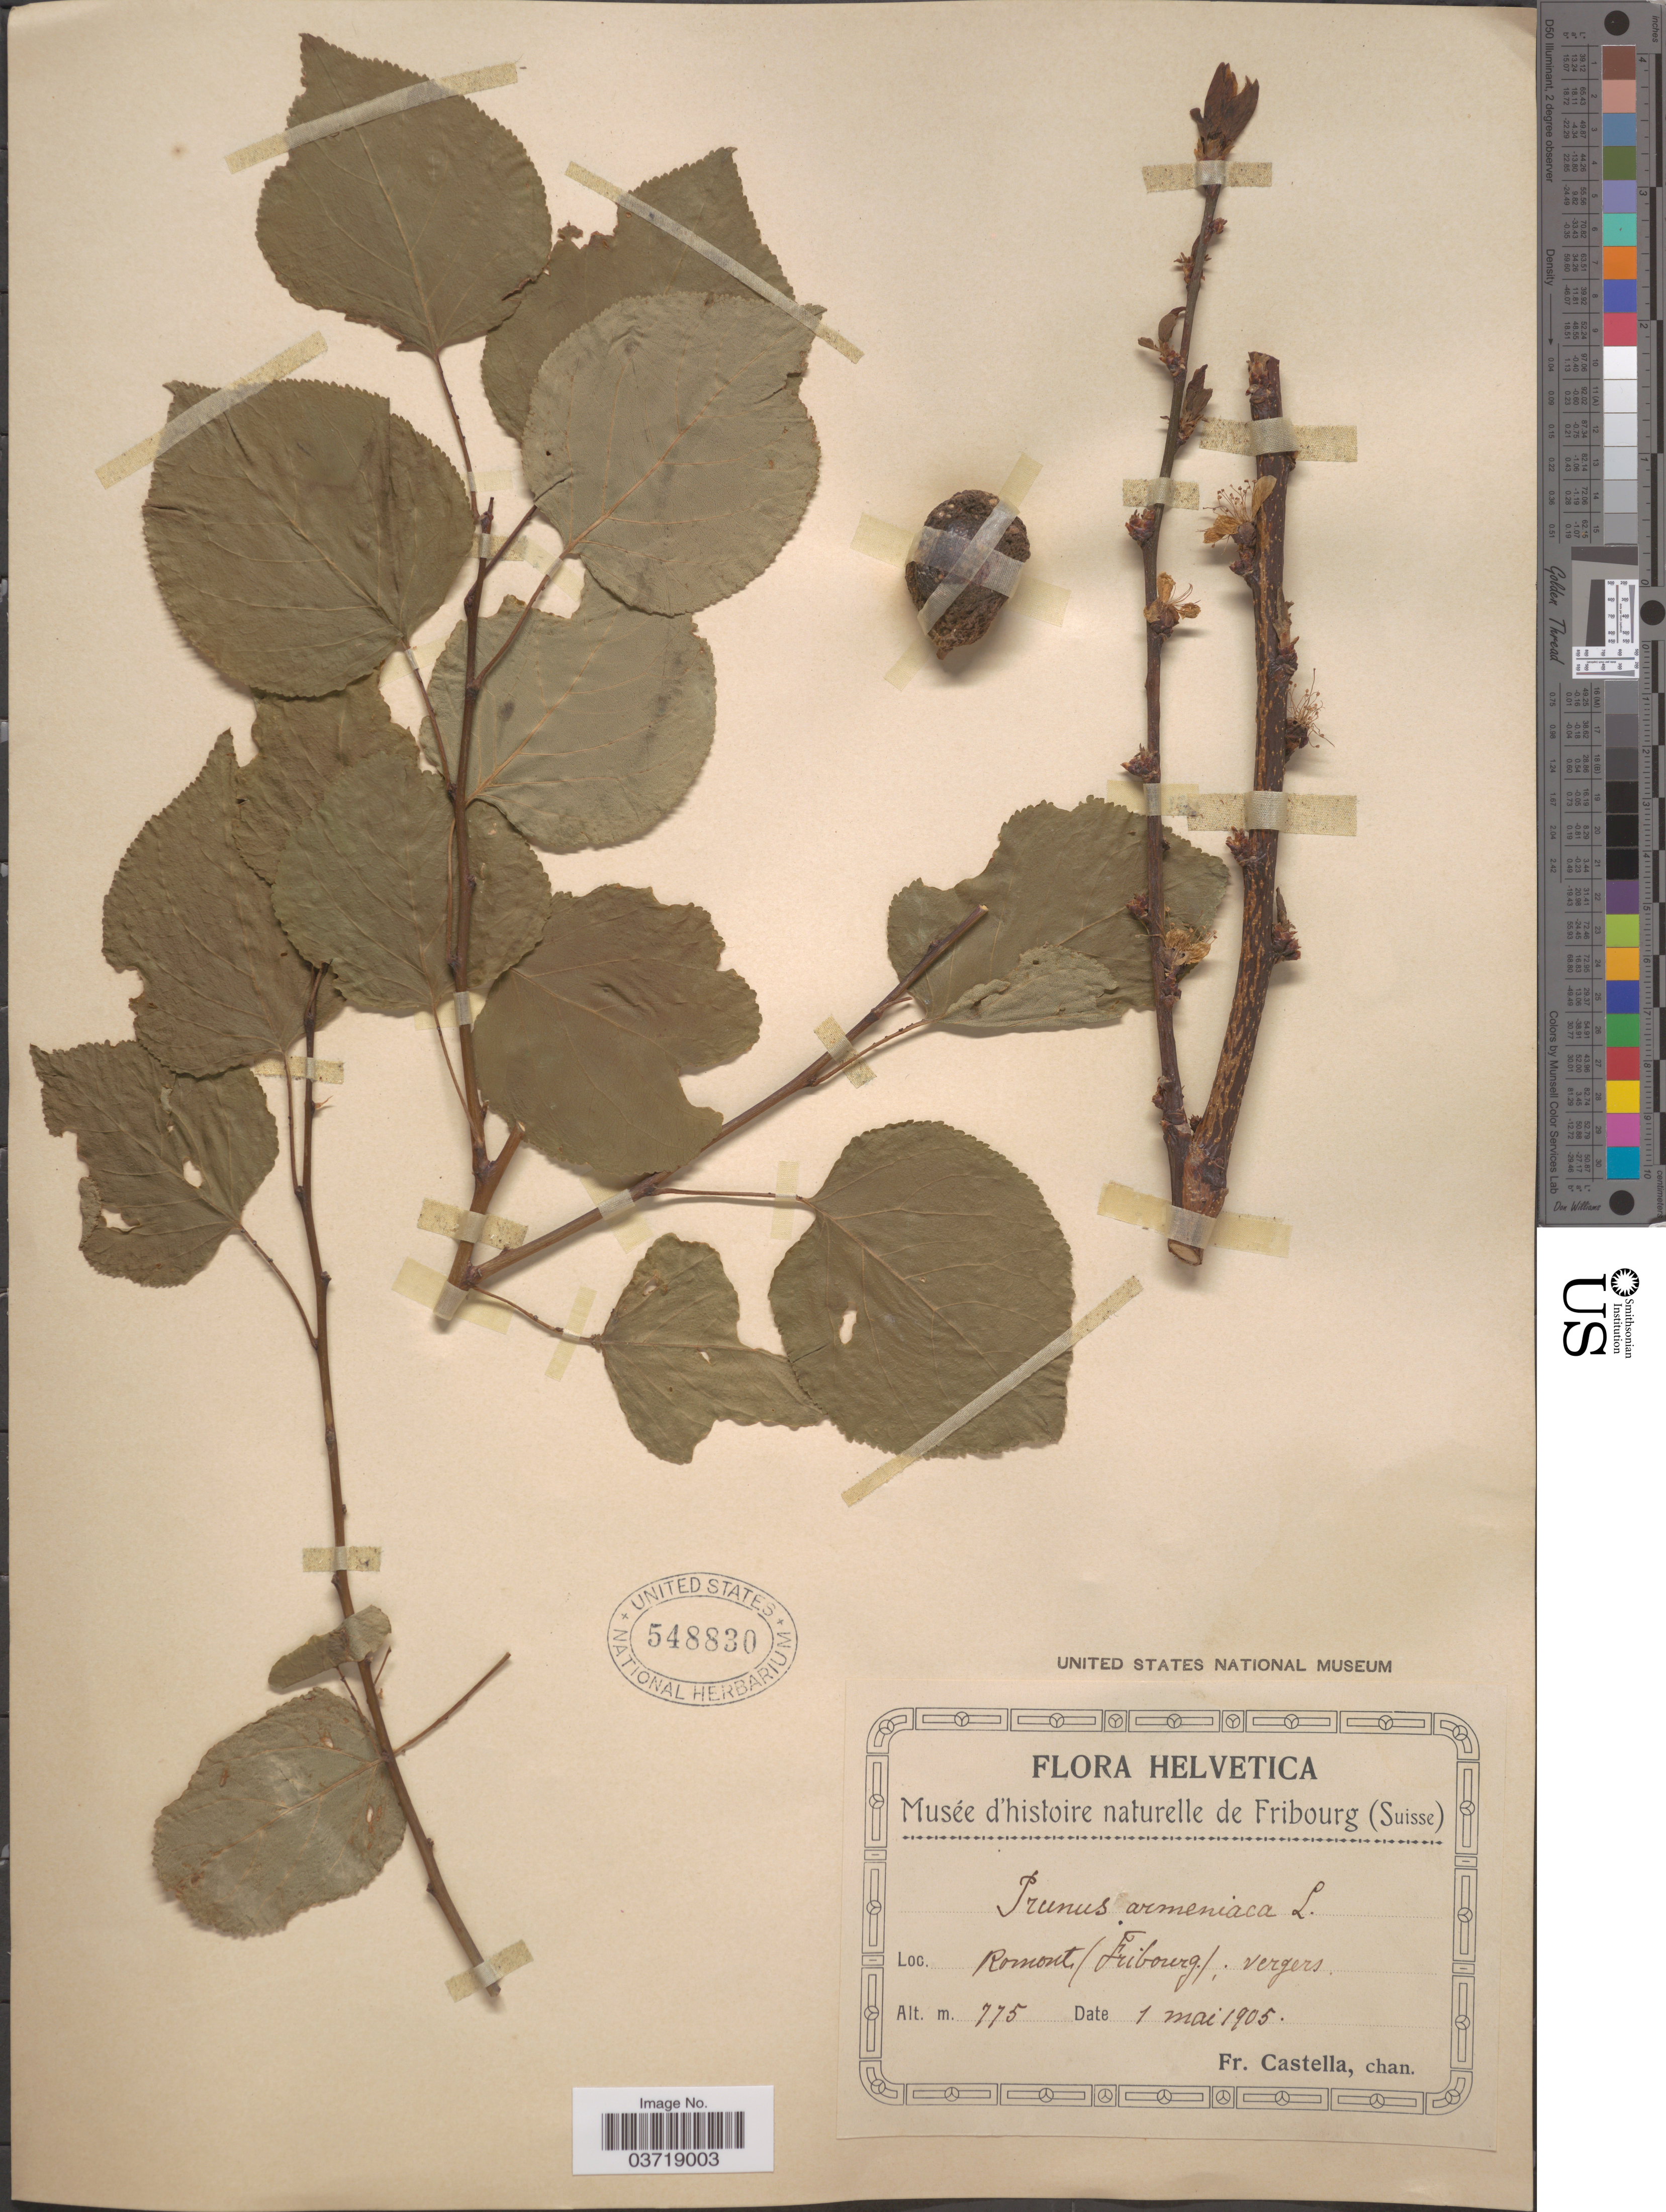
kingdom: Plantae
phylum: Tracheophyta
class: Magnoliopsida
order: Rosales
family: Rosaceae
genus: Prunus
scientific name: Prunus armeniaca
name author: L.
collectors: Fr. Castella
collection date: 1905-05-01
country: Switzerland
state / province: Fribourg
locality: Helvetica. Romont.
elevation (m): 775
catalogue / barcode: US 548830